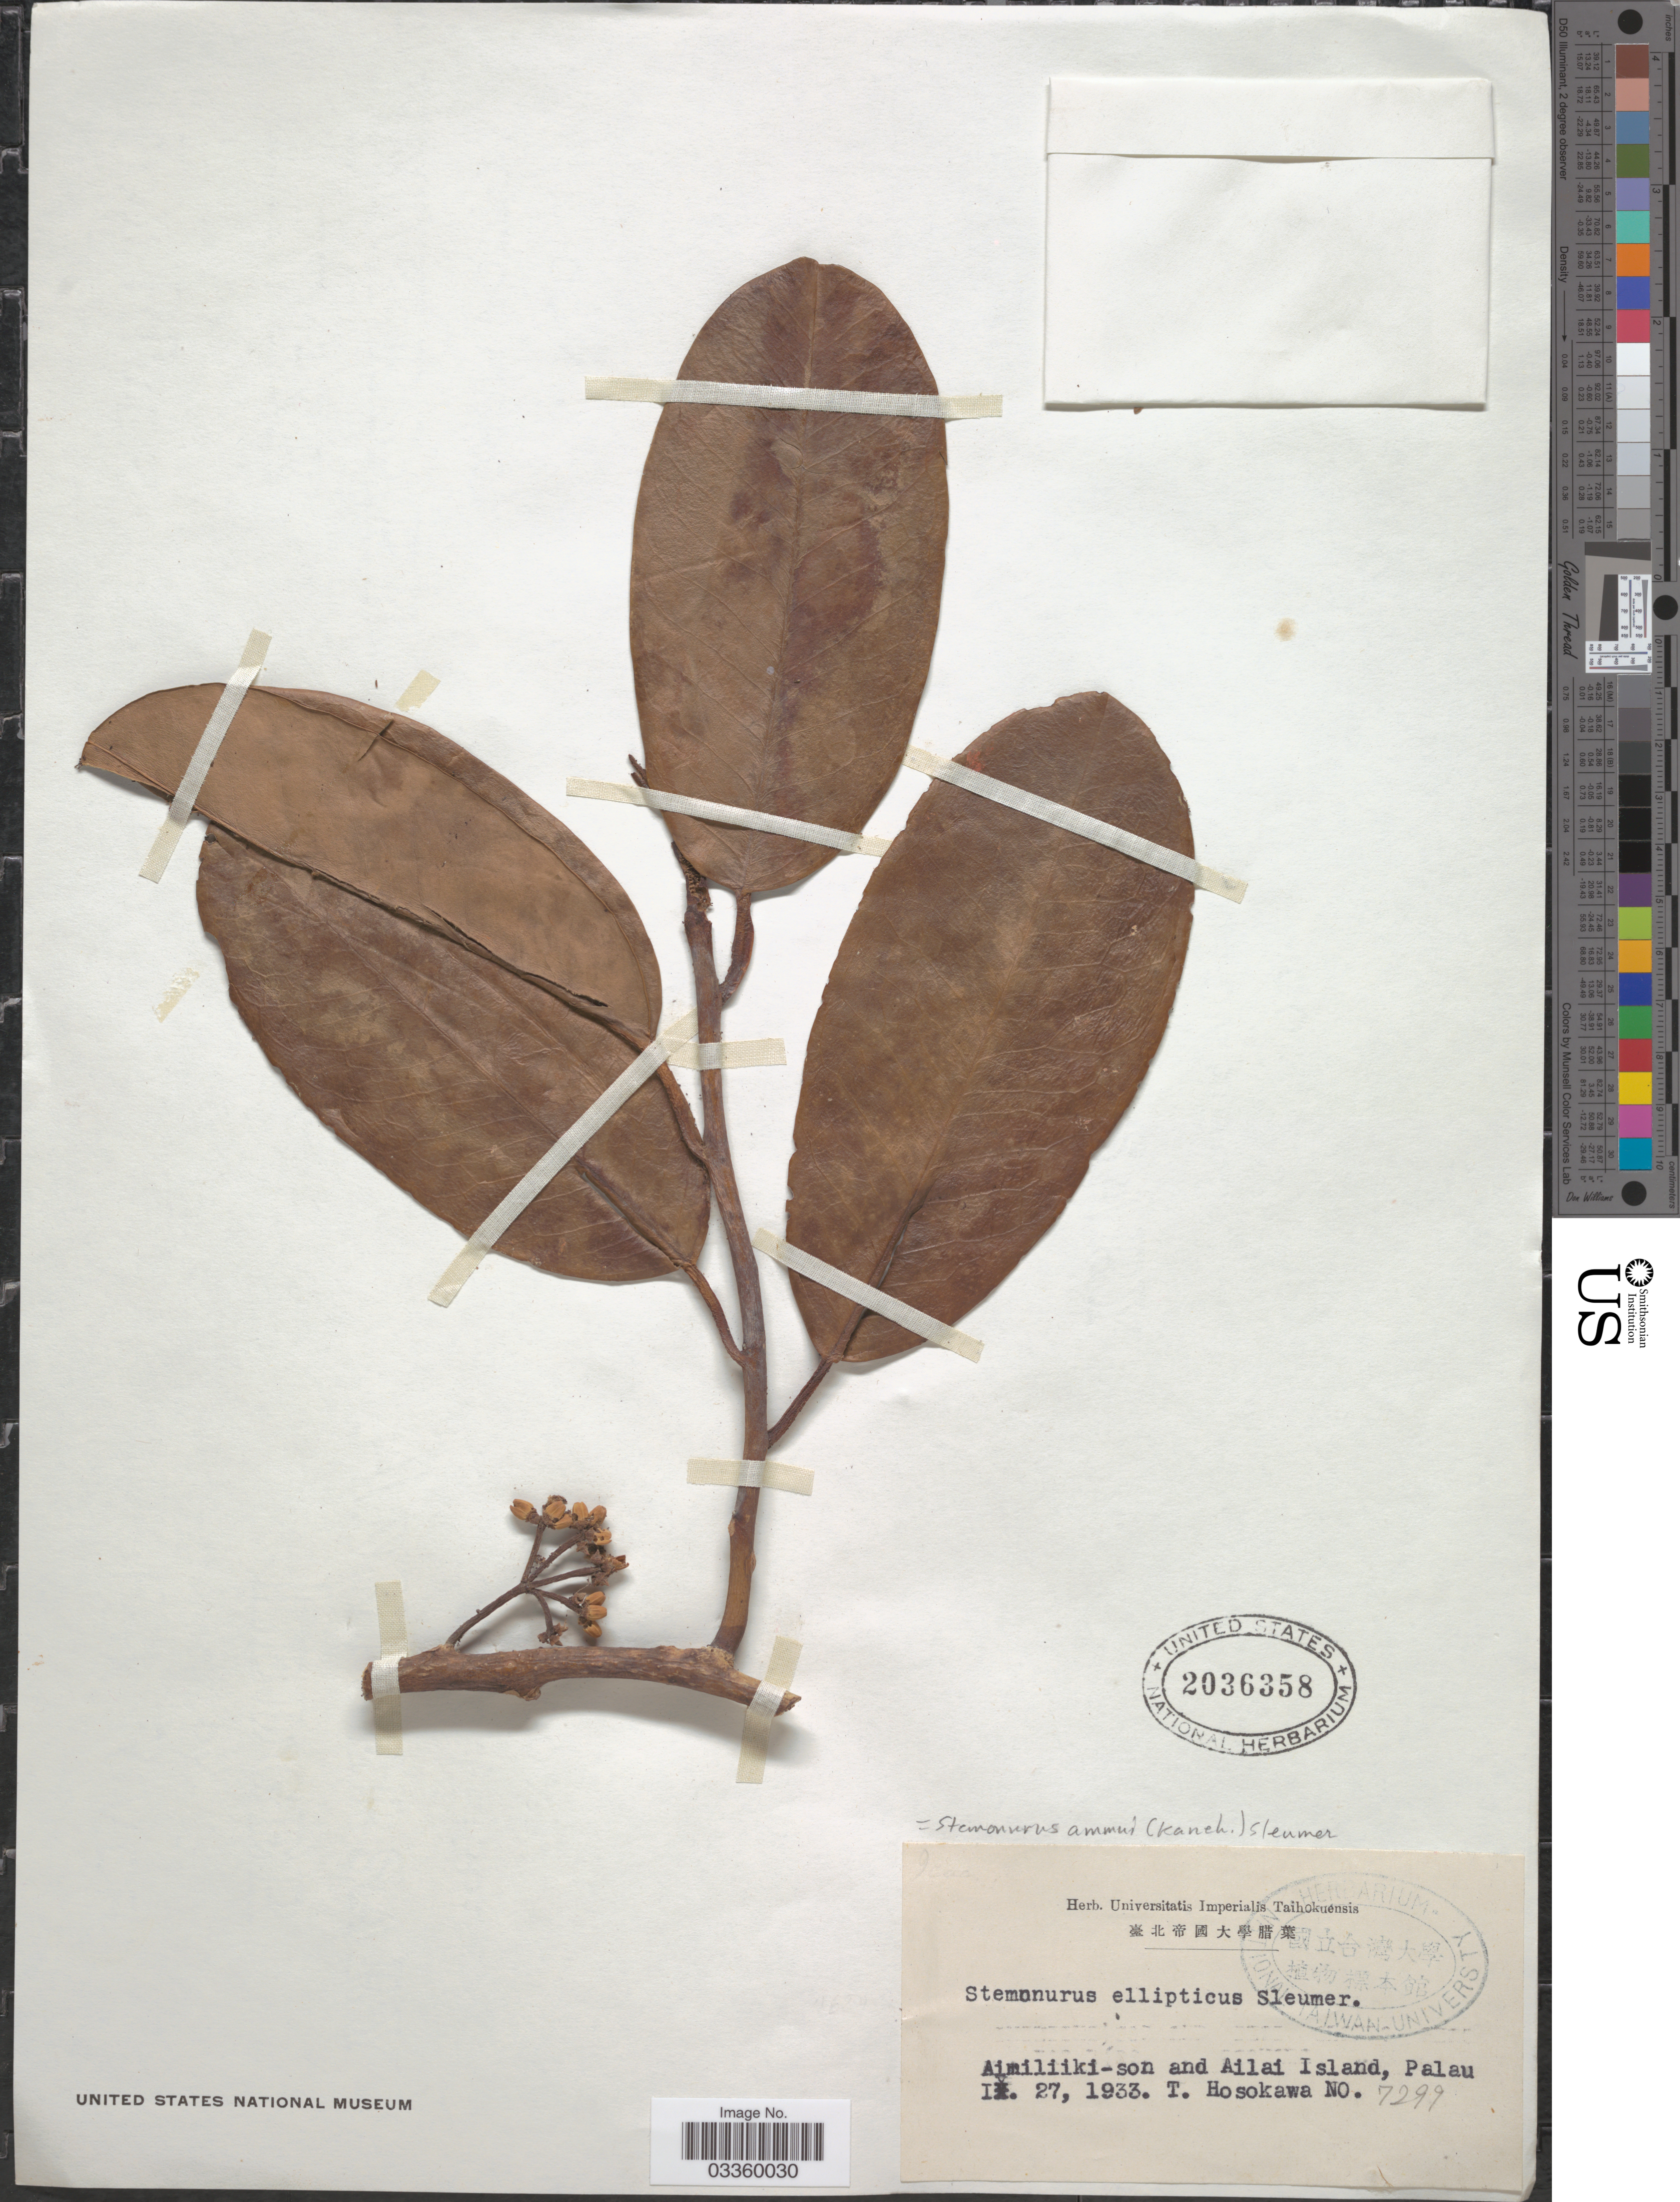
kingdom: Plantae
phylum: Tracheophyta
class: Magnoliopsida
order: Cardiopteridales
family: Stemonuraceae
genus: Stemonurus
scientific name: Stemonurus ammui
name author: (Kaneh.) Sleumer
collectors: T. Hosokawa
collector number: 7299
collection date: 1933-04-27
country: Palau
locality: Aimiliiki-son and Ailai Island, Palau.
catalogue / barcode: US 2036358